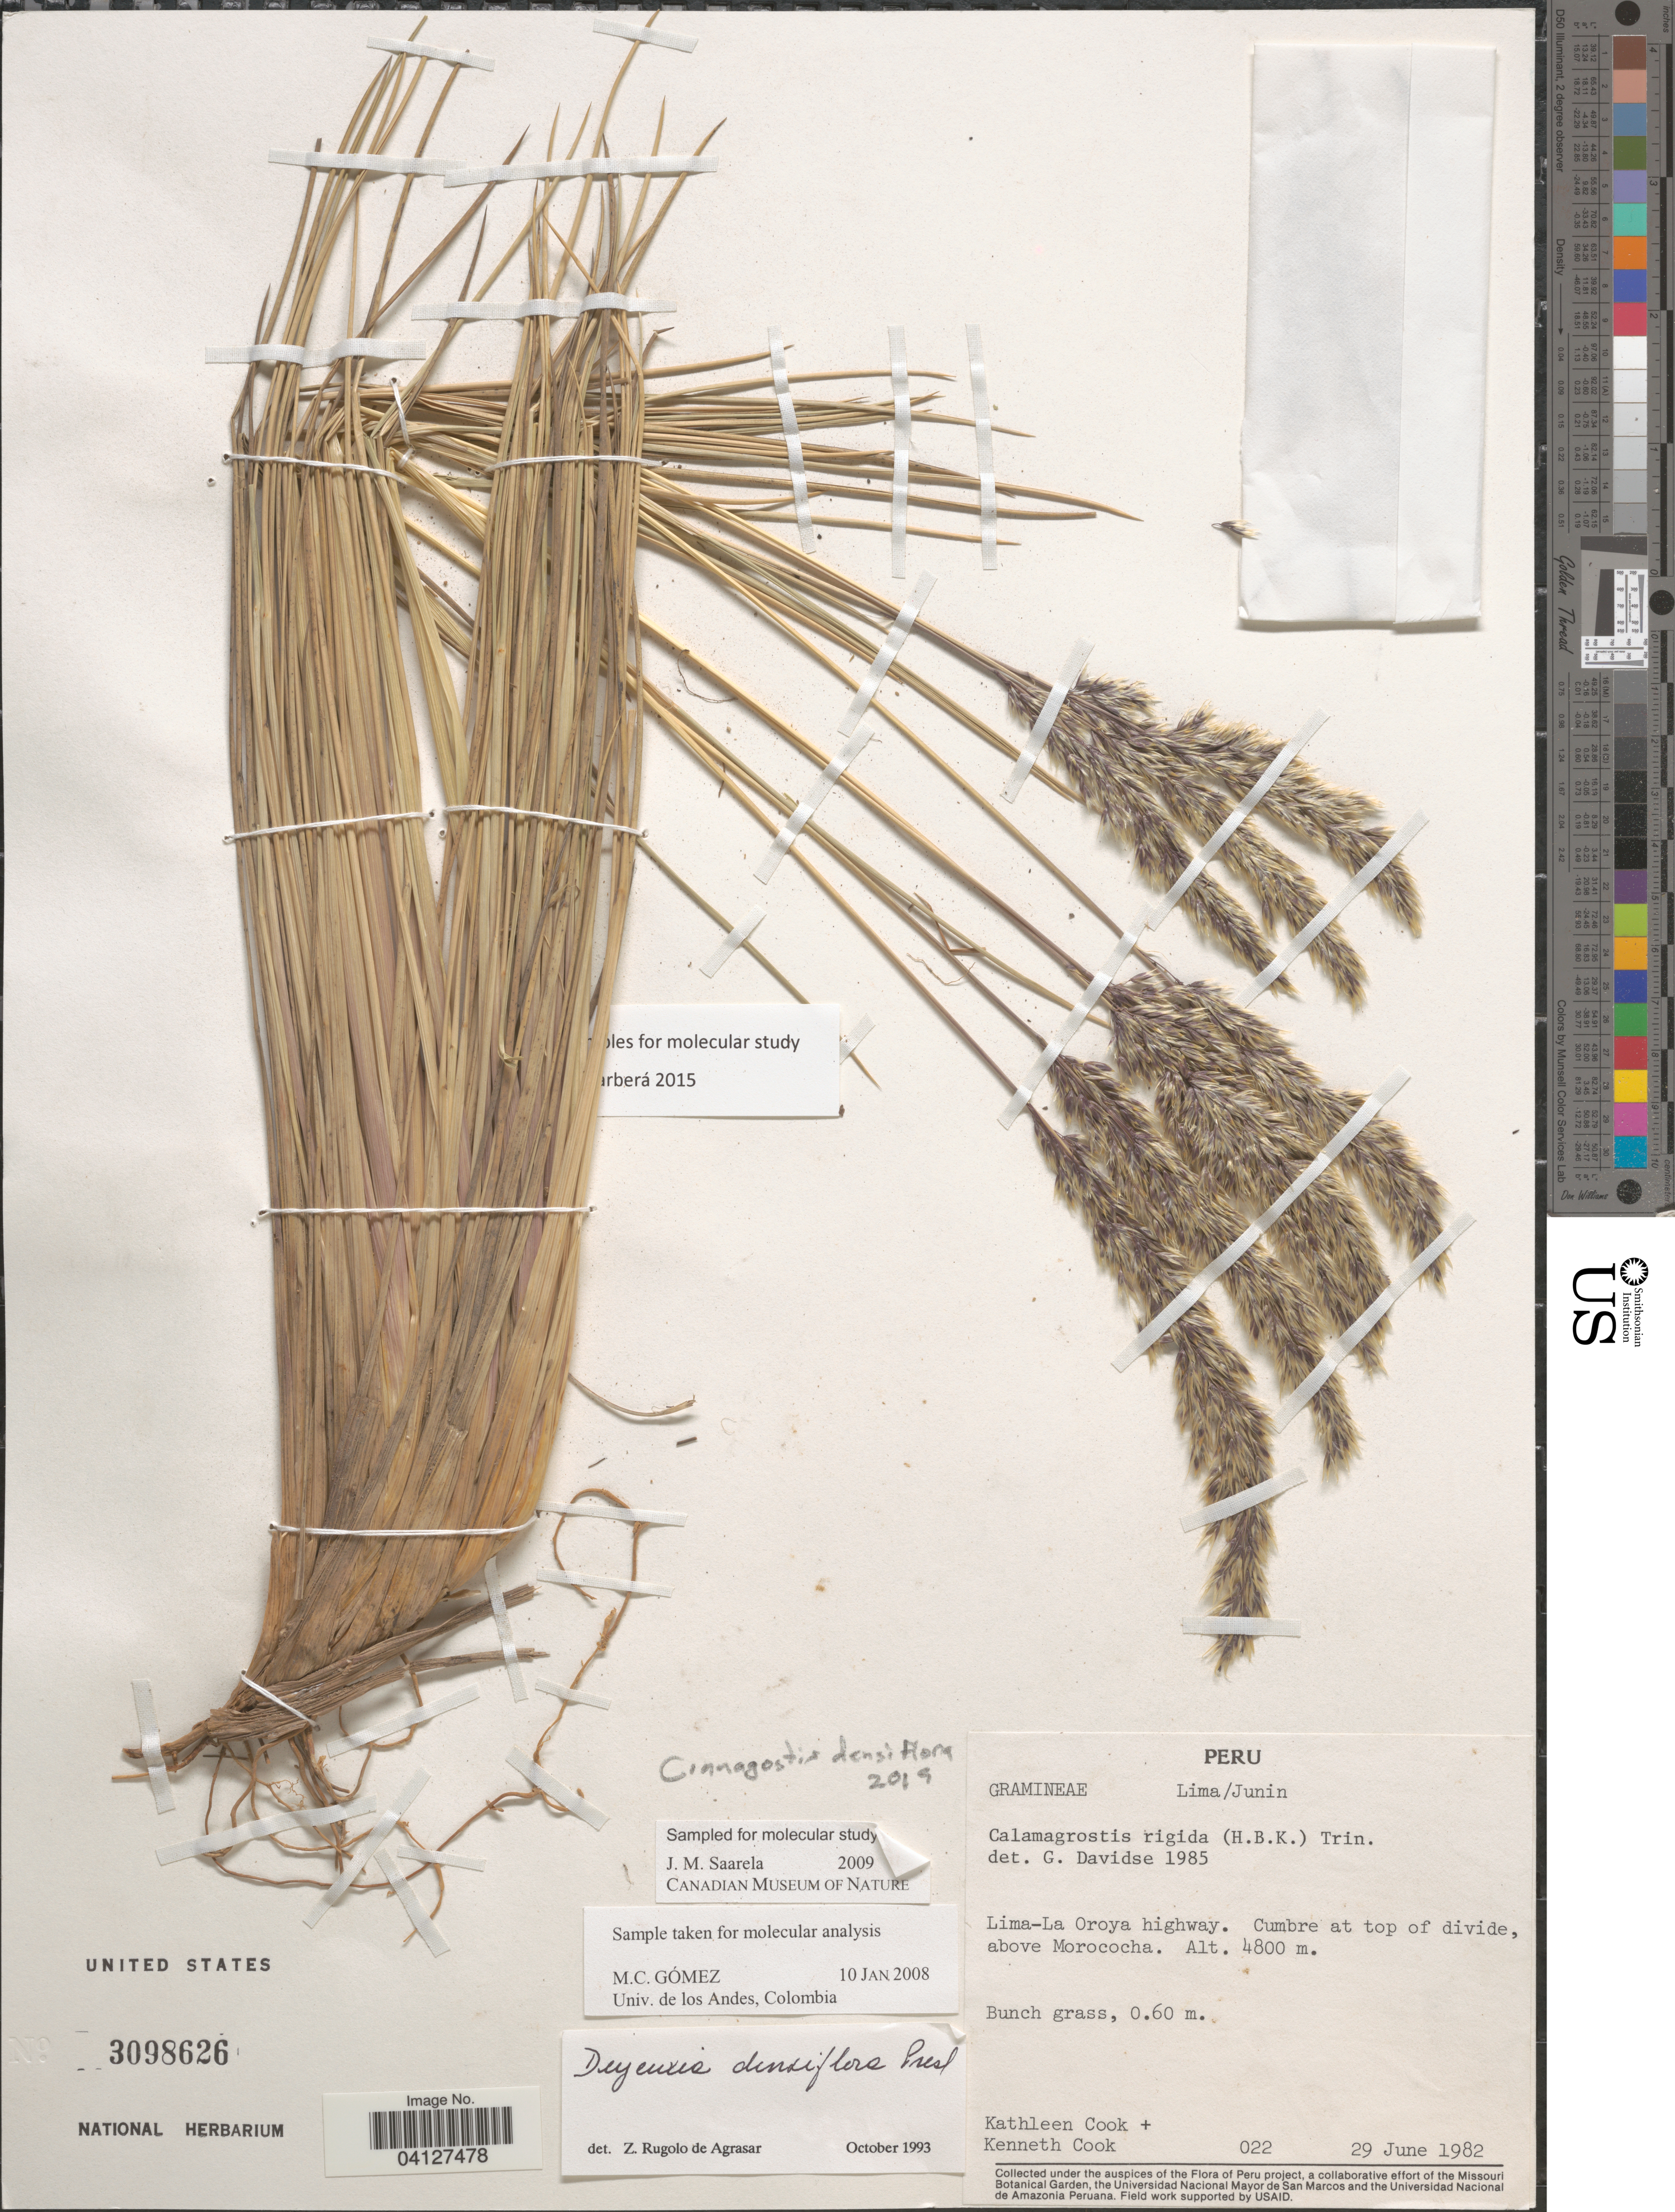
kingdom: Plantae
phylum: Tracheophyta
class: Liliopsida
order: Poales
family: Poaceae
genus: Cinnagrostis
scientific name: Cinnagrostis densiflora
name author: (J. Presl) P.M. Peterson et al.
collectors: K. Cook & K. Cook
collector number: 022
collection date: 1982-06-29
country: Peru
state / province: Lima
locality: Lima-La Oroya highway. Cumbre at top of divide, above Morococha.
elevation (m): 4800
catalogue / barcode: US 3098626